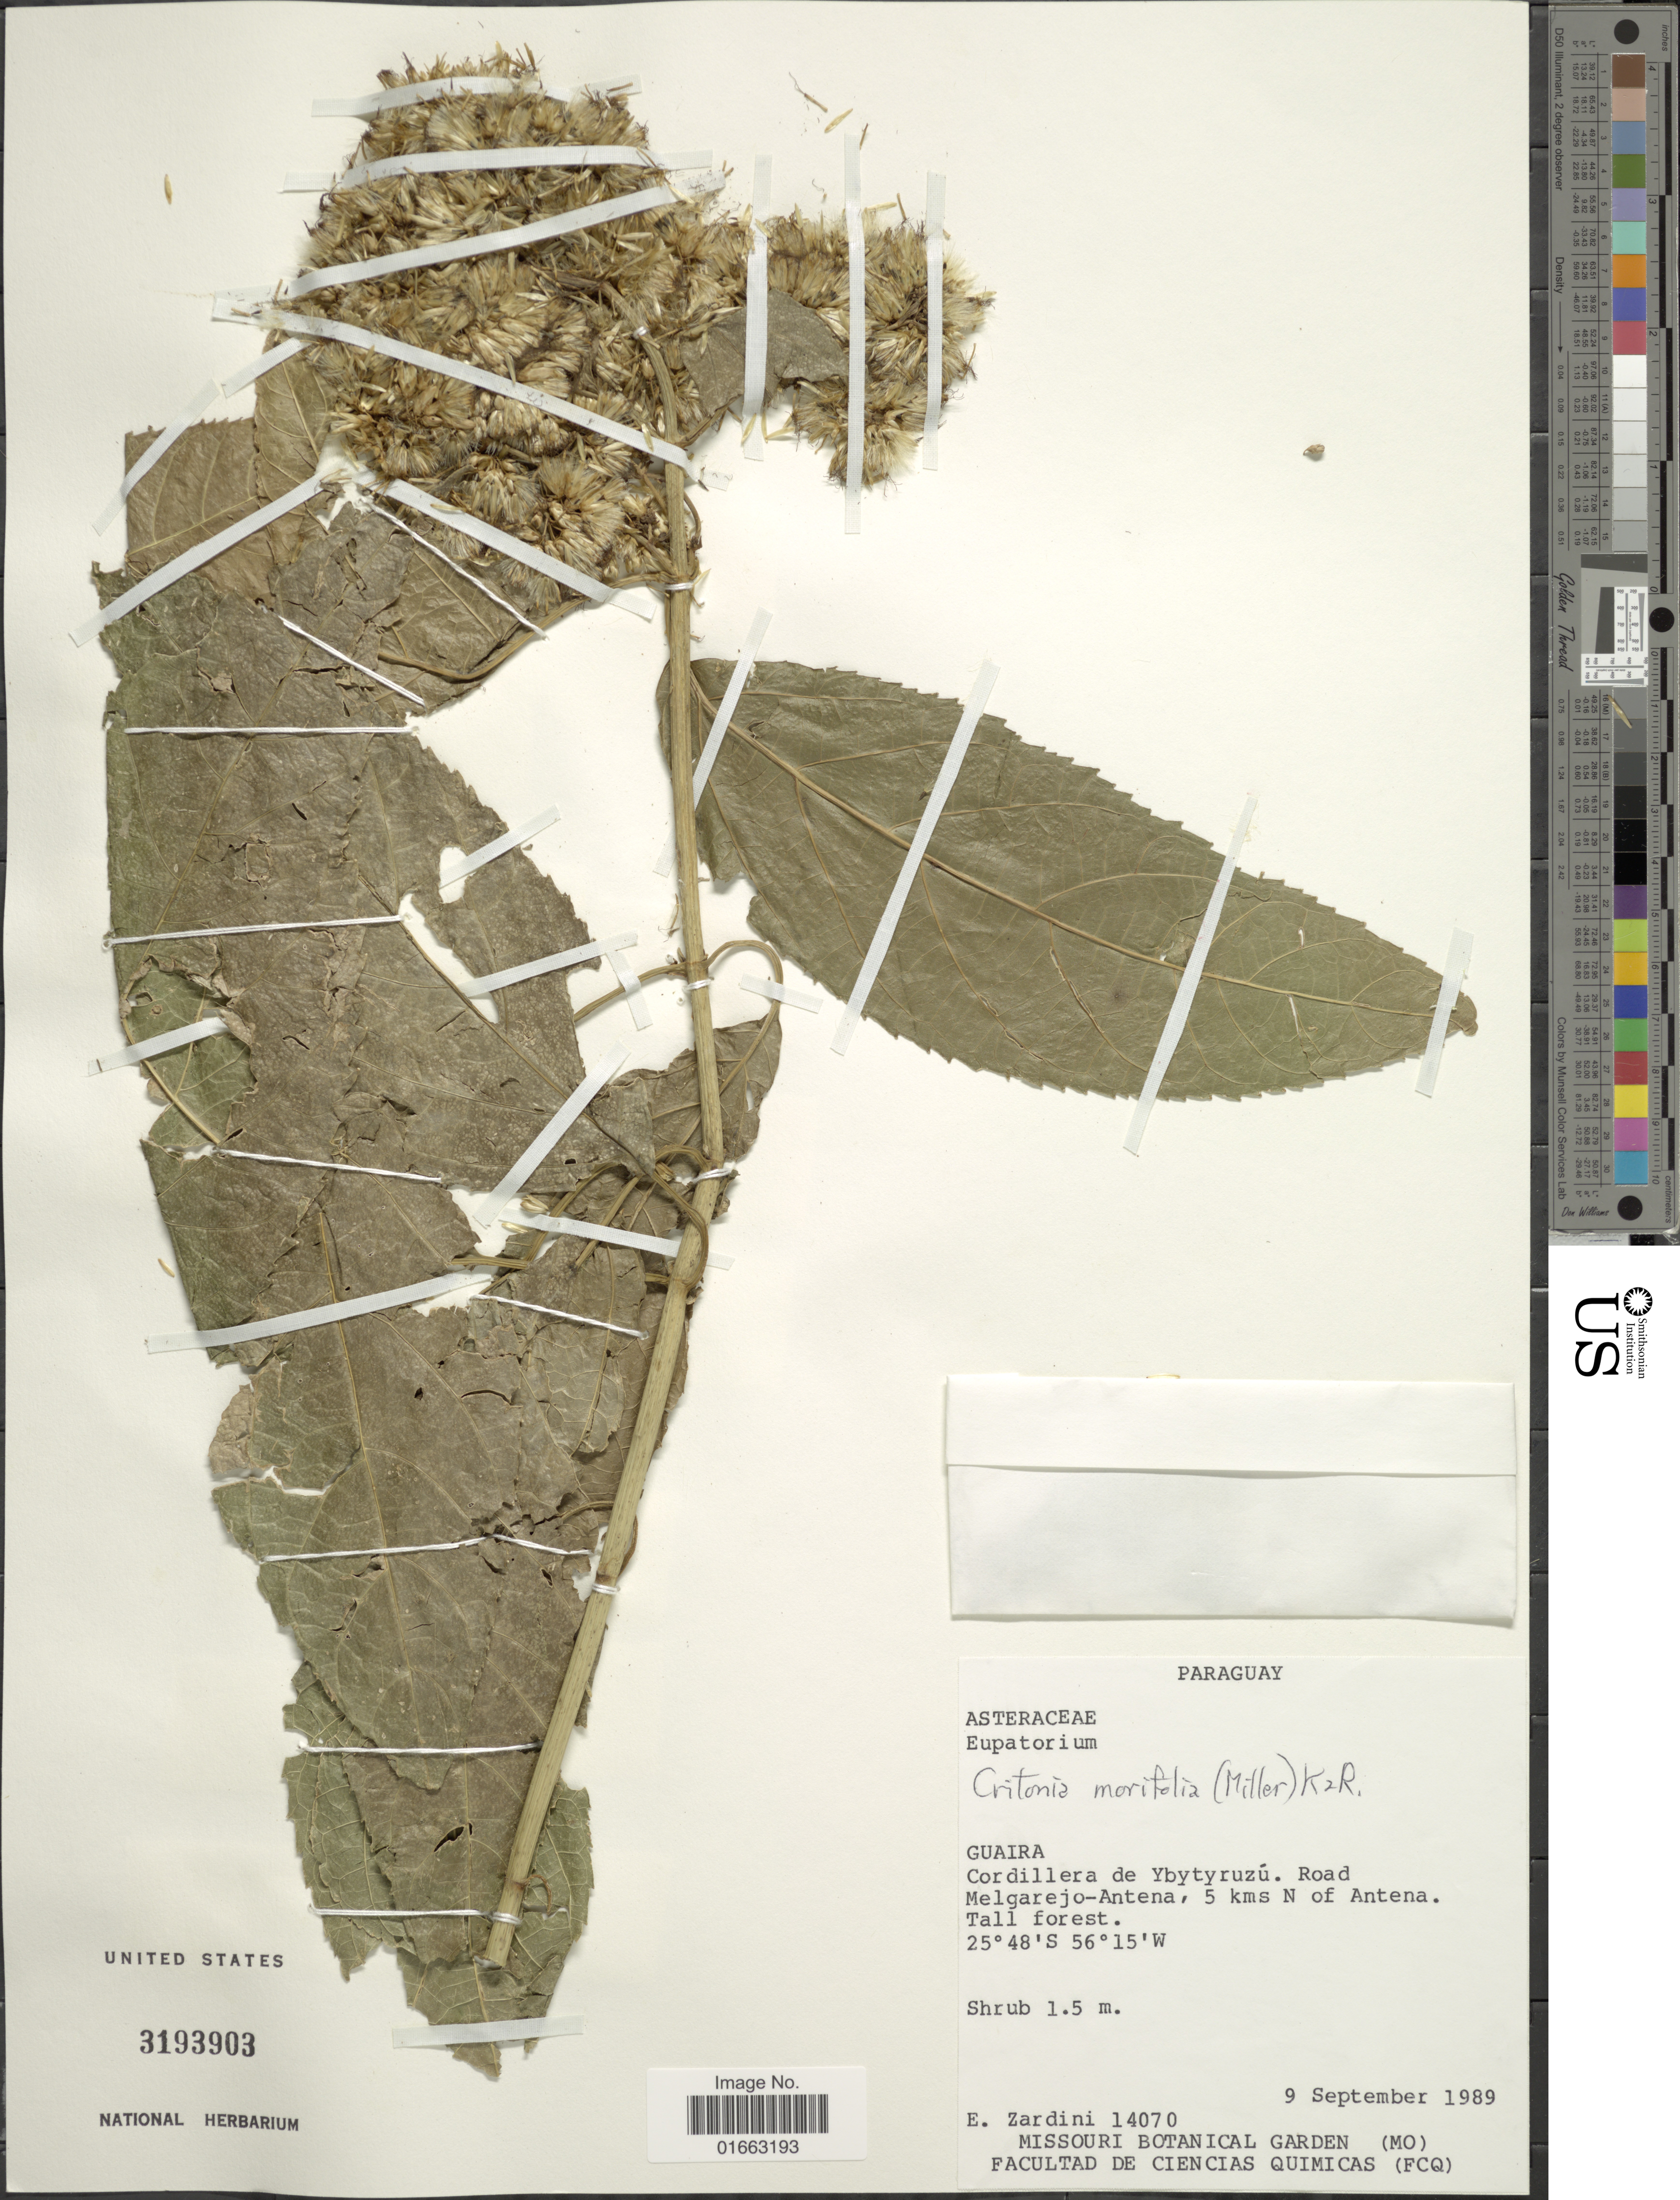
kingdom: Plantae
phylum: Tracheophyta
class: Magnoliopsida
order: Asterales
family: Asteraceae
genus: Critonia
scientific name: Critonia morifolia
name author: (Mill.) R.M. King & H. Rob.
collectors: E. M. Zardini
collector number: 14070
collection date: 1989-09-09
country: Paraguay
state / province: Guaira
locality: Cordillera de Ybutyruzú, Road Melgarejo-Antena, 5 kms N of Antena, tall forest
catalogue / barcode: US 3193903